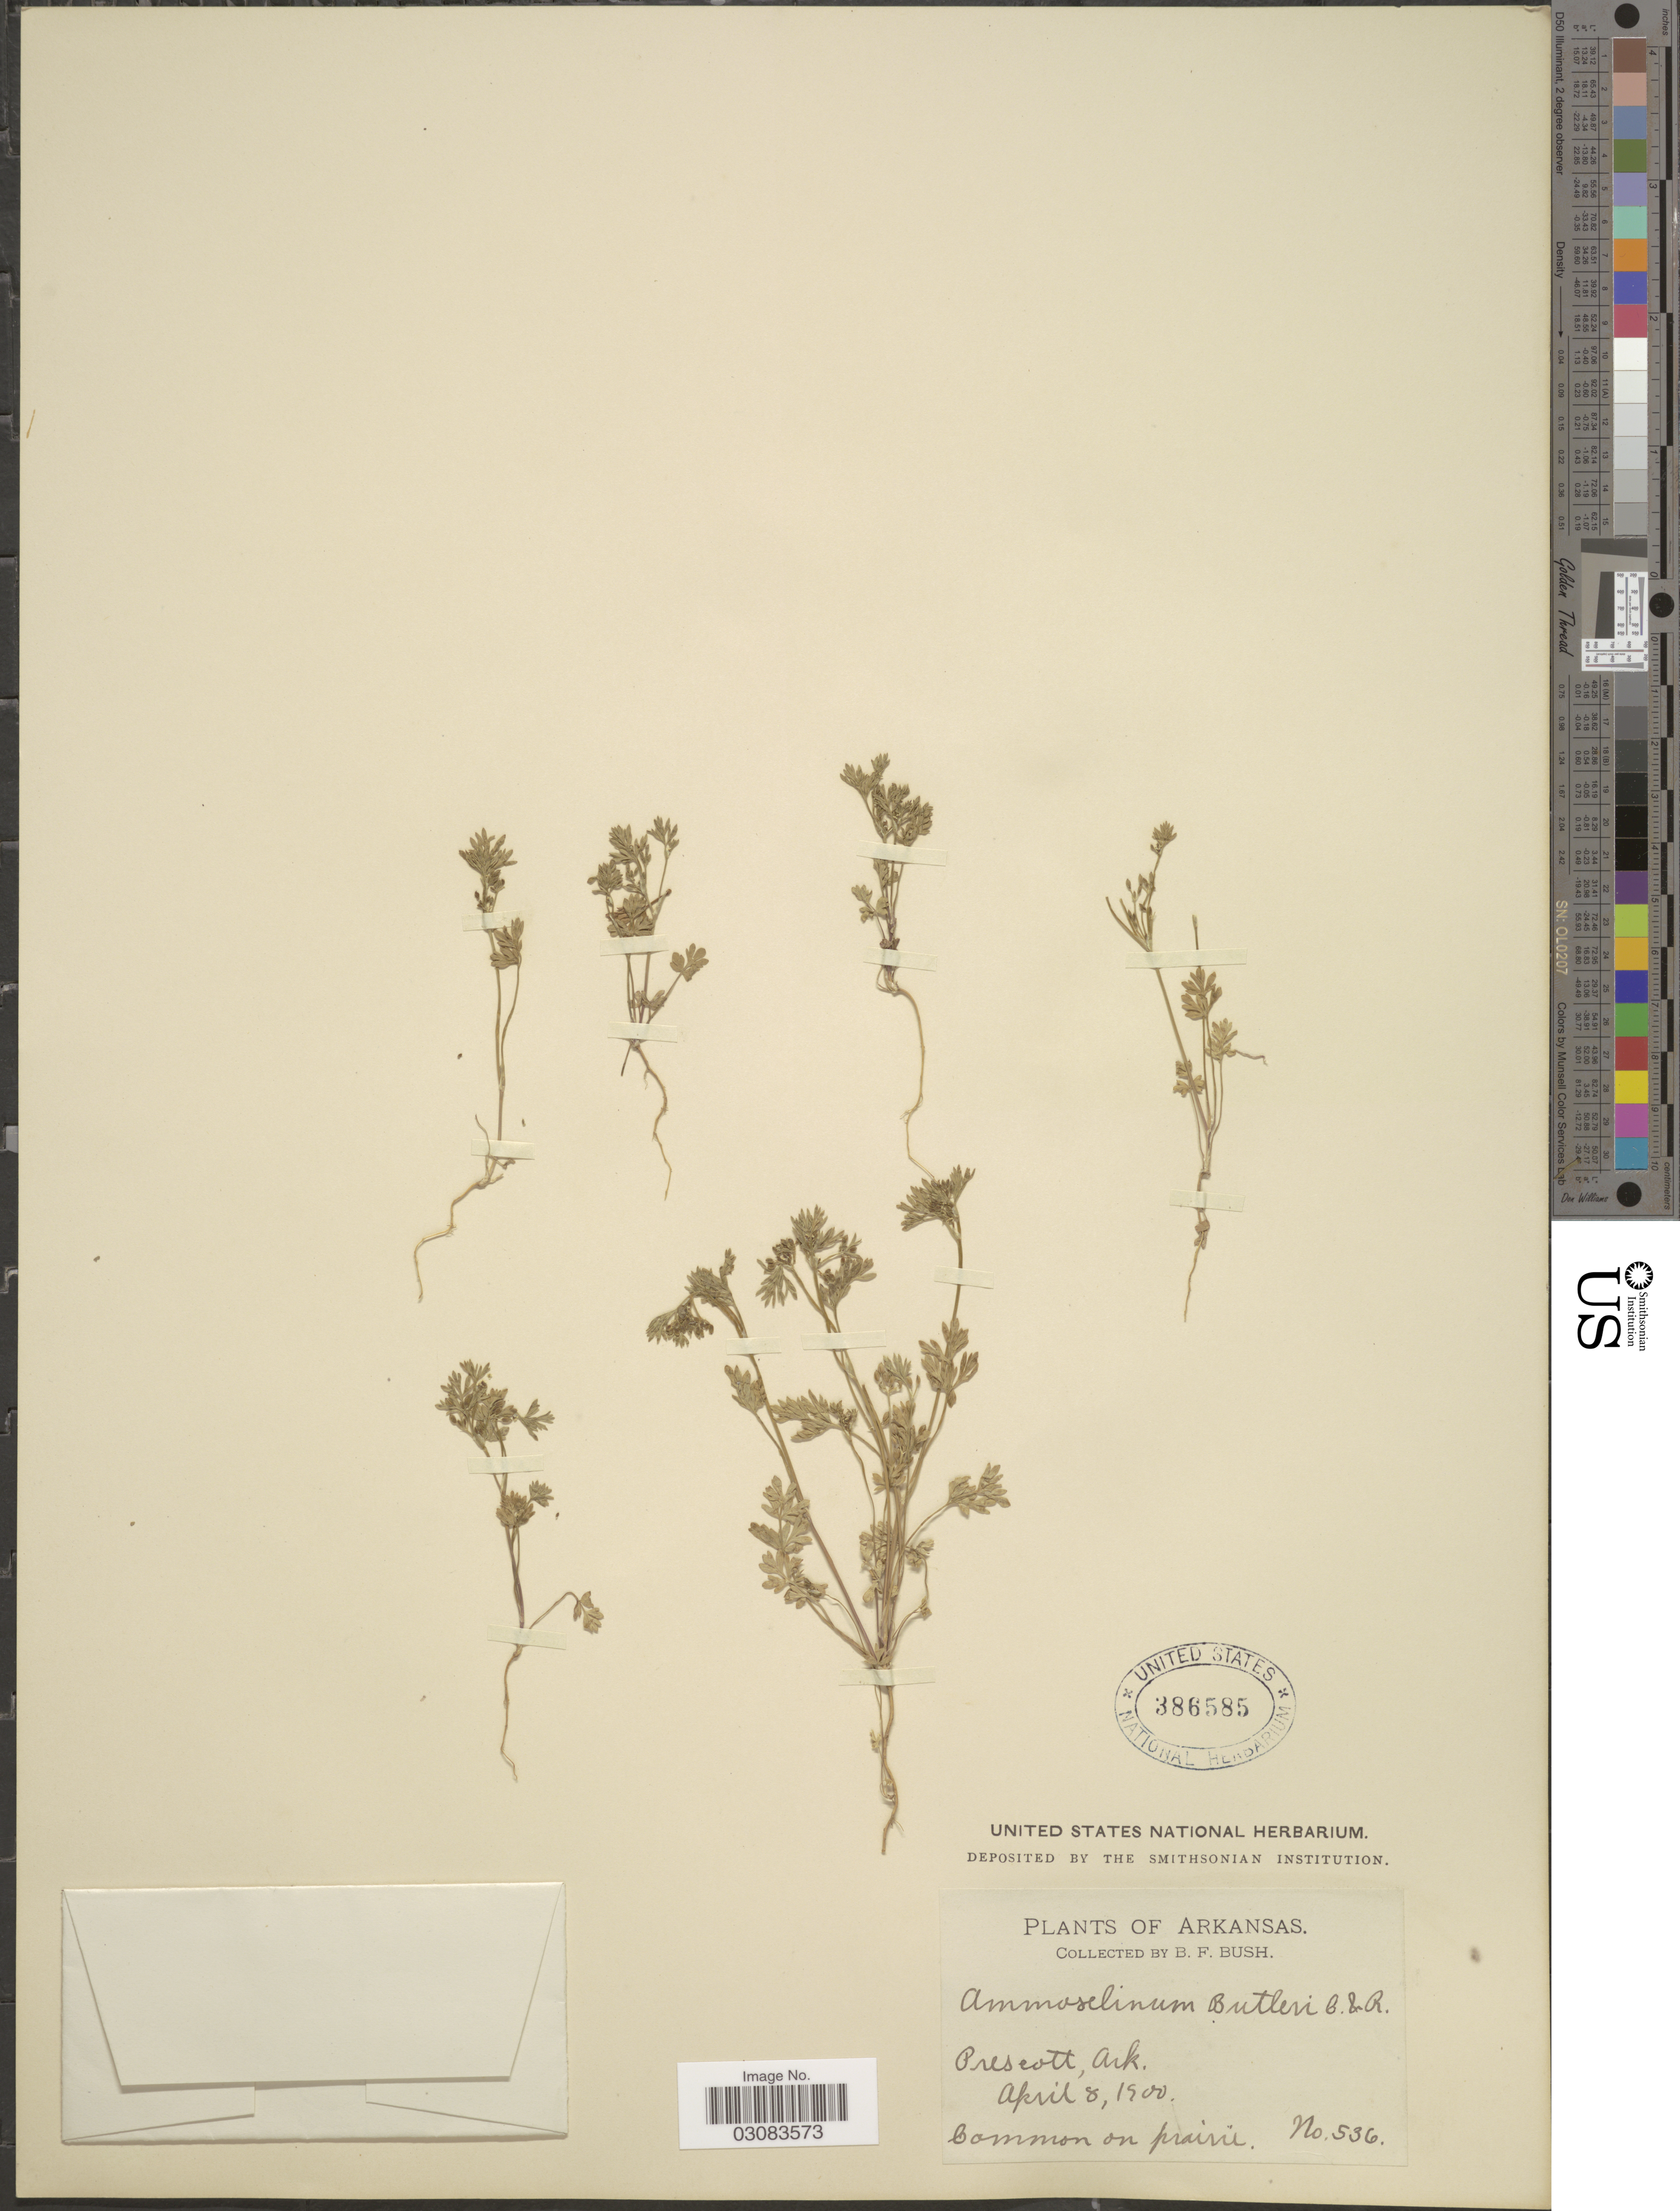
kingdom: Plantae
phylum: Tracheophyta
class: Magnoliopsida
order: Apiales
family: Apiaceae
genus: Ammoselinum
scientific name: Ammoselinum butleri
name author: (Engl.) J.M. Coult. & Rose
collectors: B. F. Bush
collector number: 536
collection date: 1900-04-08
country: United States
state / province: Arkansas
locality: Prescott.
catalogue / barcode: US 386585